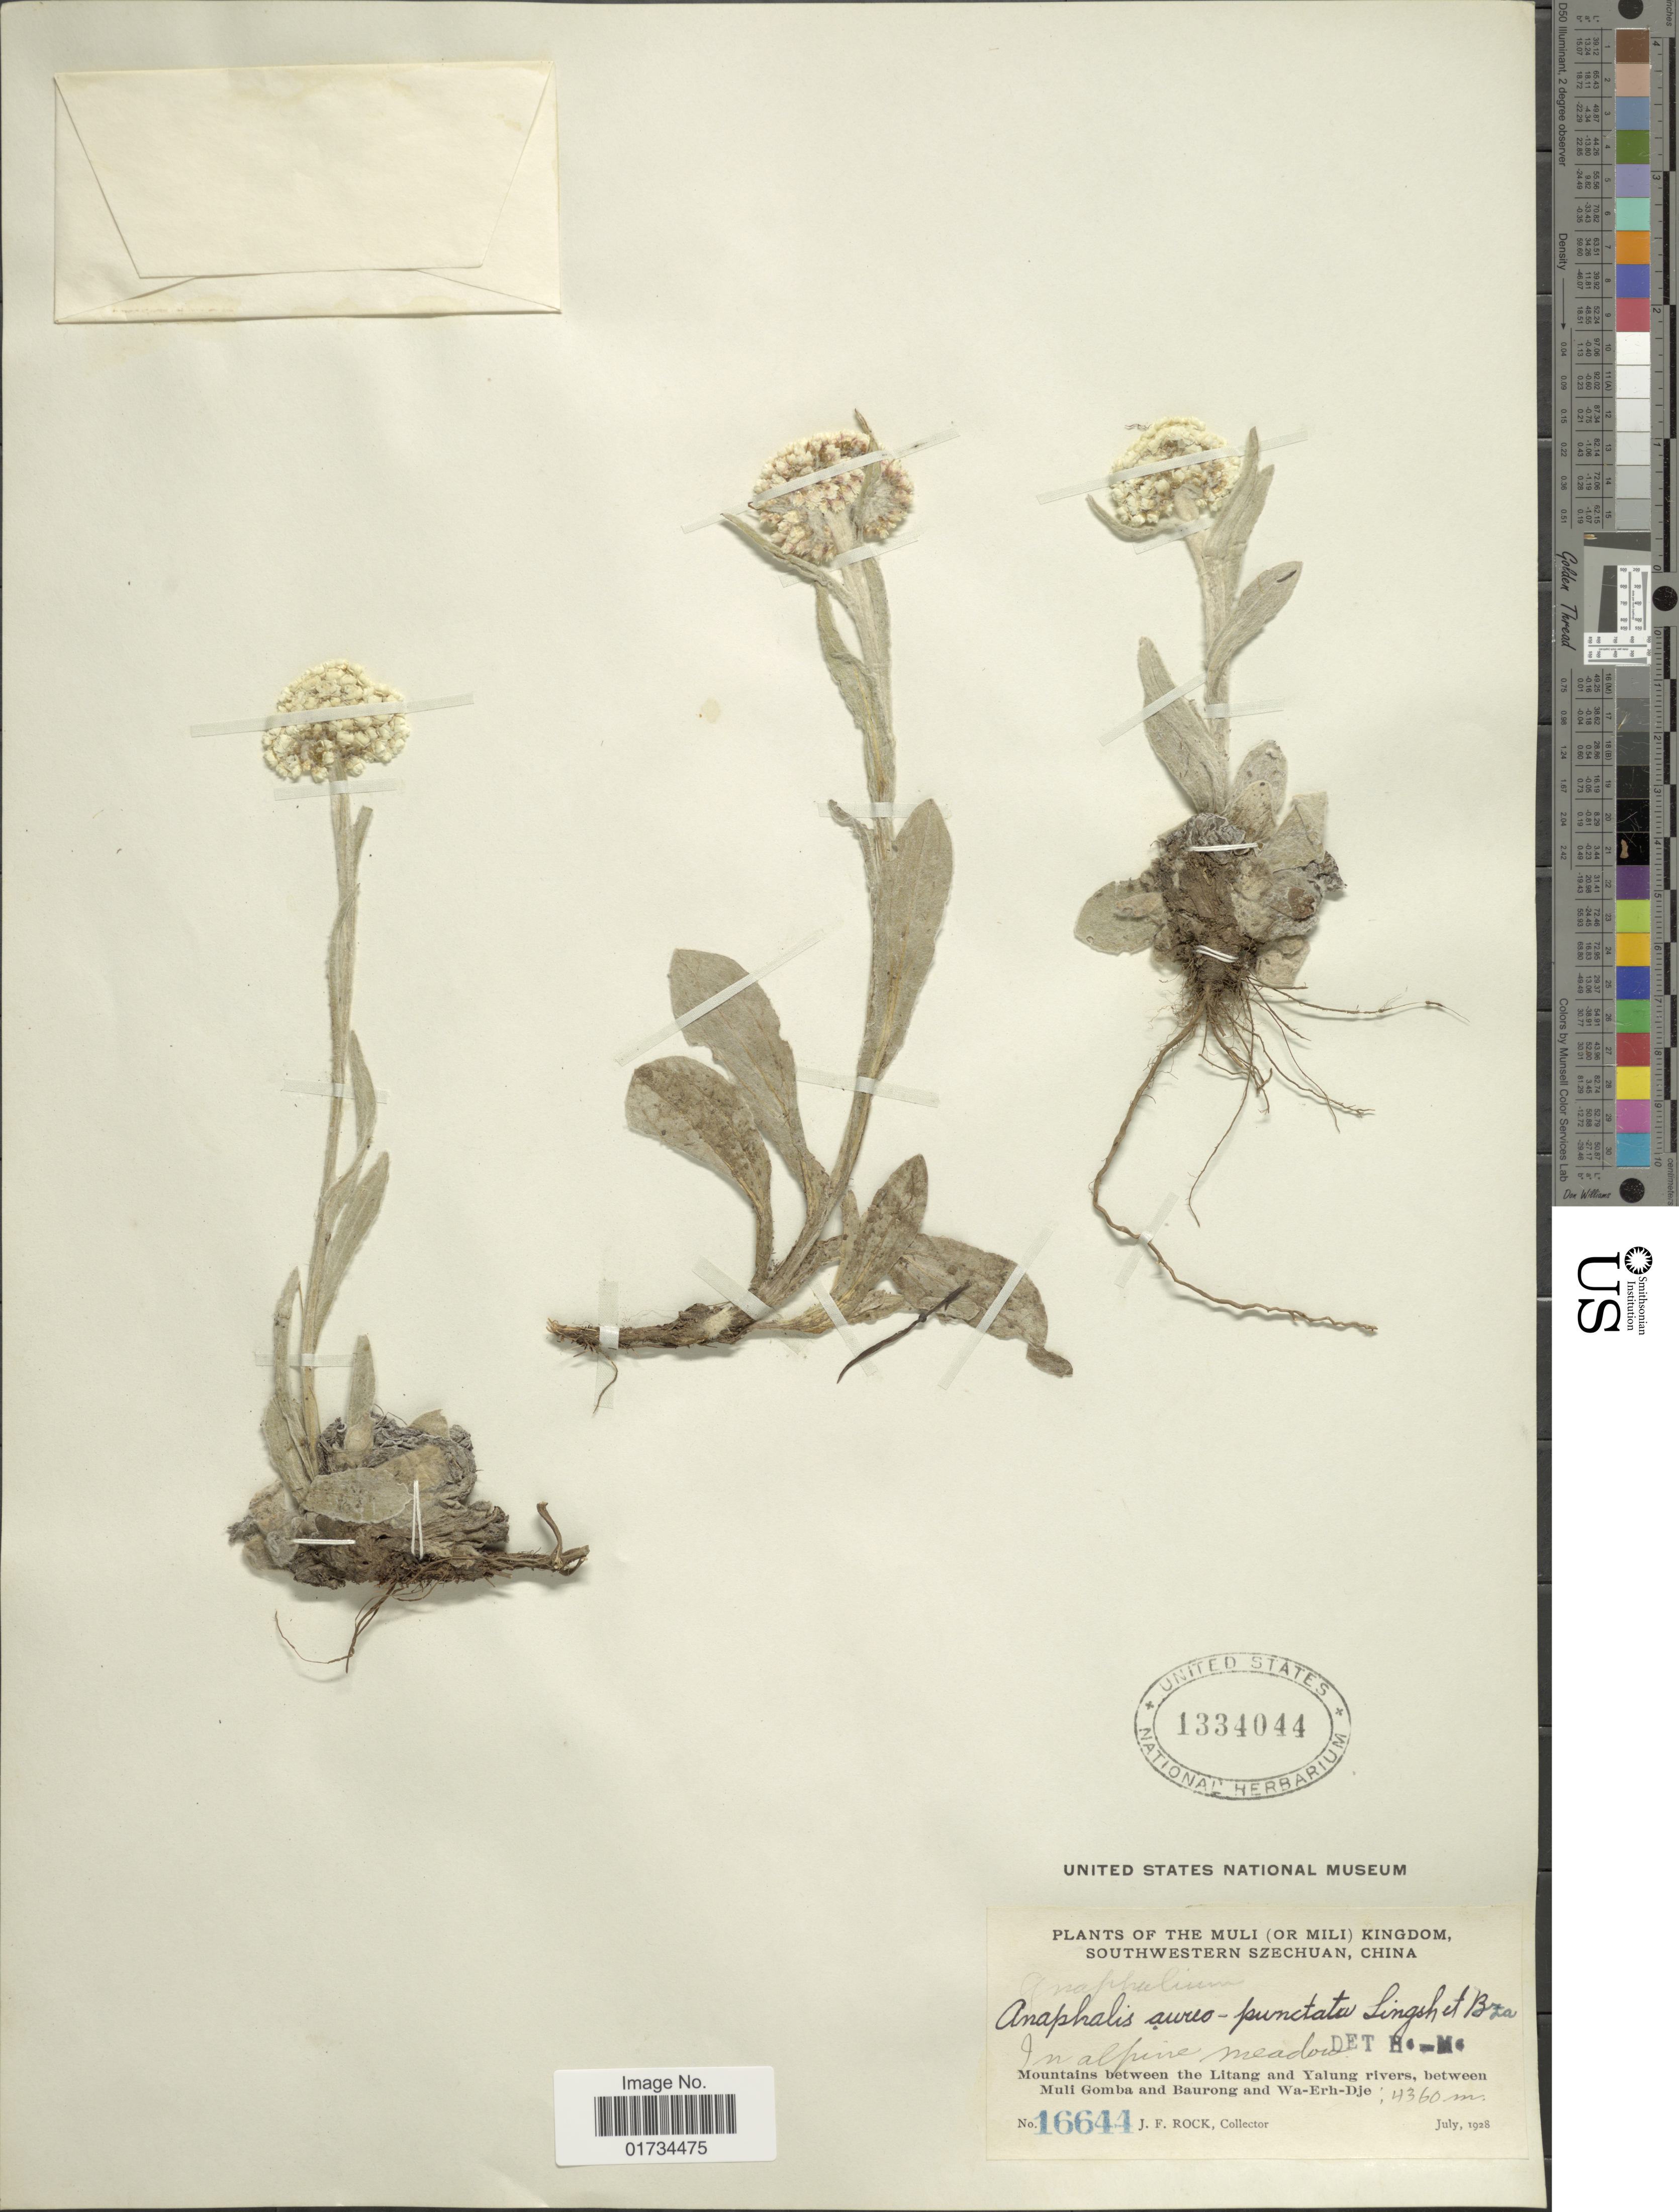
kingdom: Plantae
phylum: Tracheophyta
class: Magnoliopsida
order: Asterales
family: Asteraceae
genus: Anaphalis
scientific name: Anaphalis aureopunctata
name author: Lingelsh. & Borza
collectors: J. Rock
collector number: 16644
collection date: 1928-07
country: China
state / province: Sichuan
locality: Southwestern Szechuan, China. Mointains between the Litang and Yalung rivers, between Muli Gomba and Baurong and Wa=Erh-Dje. The Muli (or Mili) Kingdom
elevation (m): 4360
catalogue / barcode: US 1334044